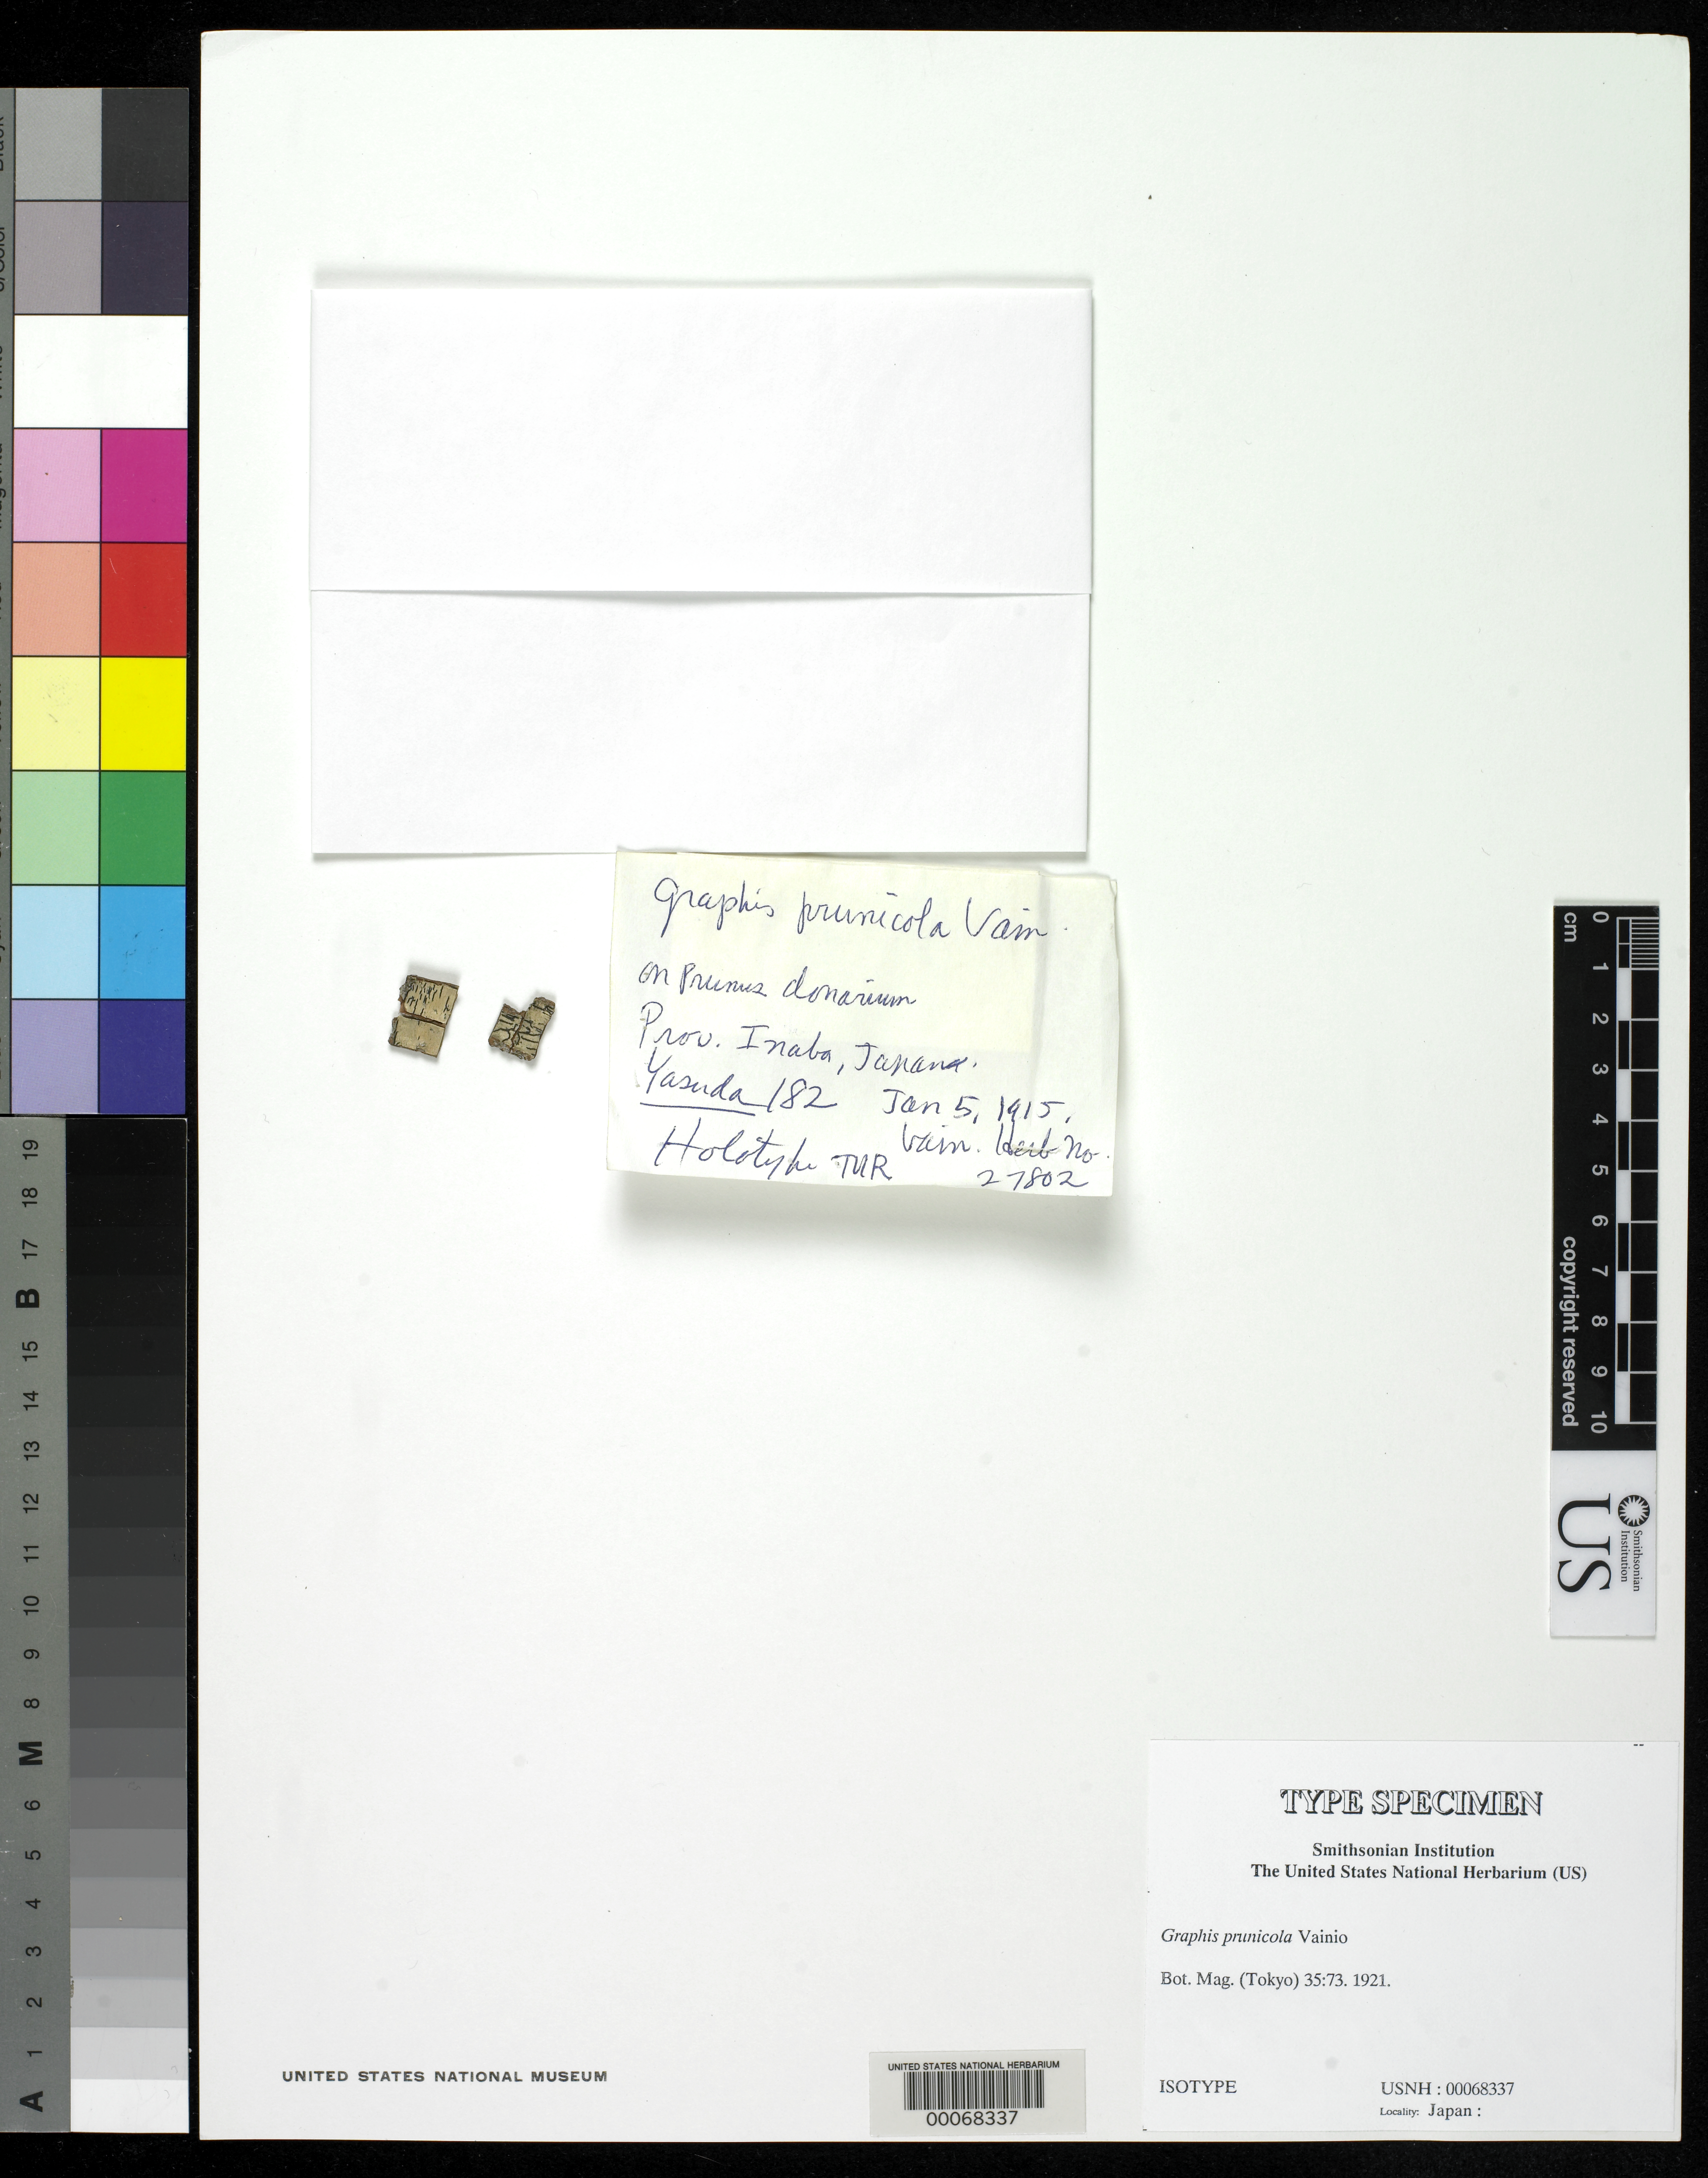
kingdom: Fungi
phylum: Ascomycota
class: Lecanoromycetes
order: Ostropales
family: Graphidaceae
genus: Graphis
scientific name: Graphis prunicola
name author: Vain.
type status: Isotype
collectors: M. Yasuda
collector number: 182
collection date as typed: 05 Jun 1915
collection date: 1915-06-05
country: Japan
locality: Inaba.